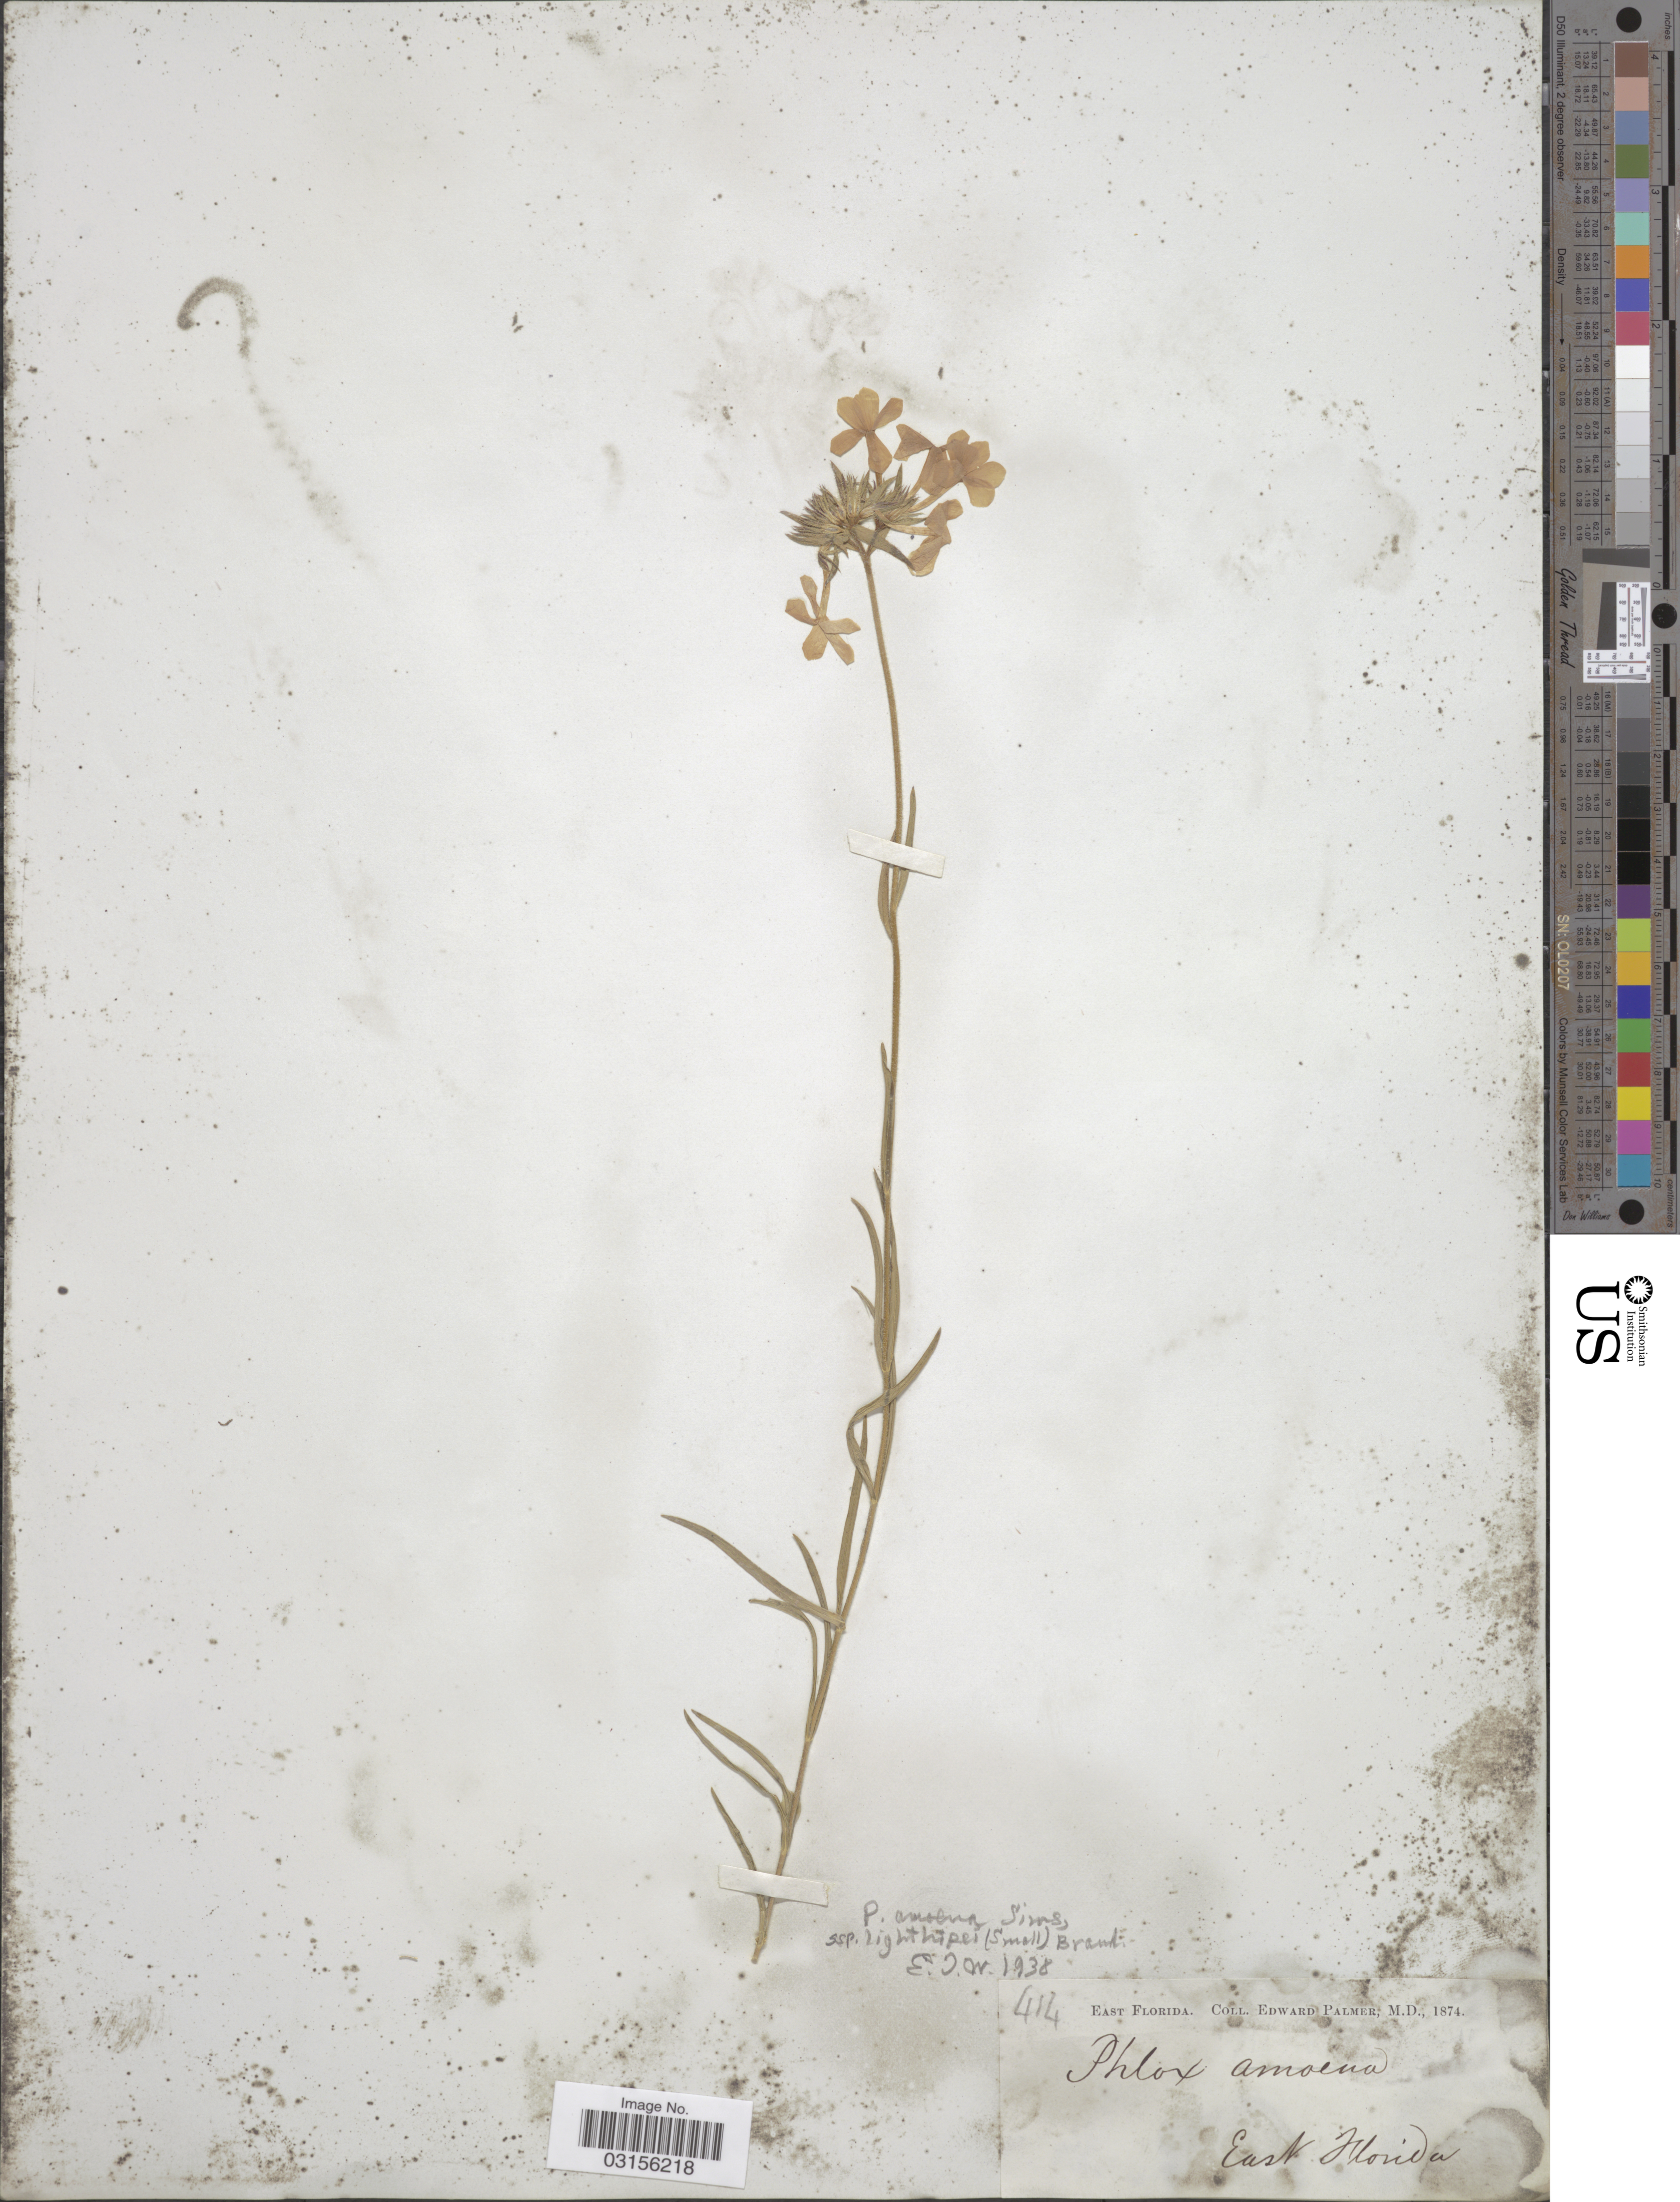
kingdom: Plantae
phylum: Tracheophyta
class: Magnoliopsida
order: Ericales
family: Polemoniaceae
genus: Phlox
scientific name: Phlox amoena subsp. lighthipei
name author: (Small) Wherry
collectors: E. Palmer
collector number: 414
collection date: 1874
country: United States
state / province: Florida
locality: East Florida.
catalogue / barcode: US 103127